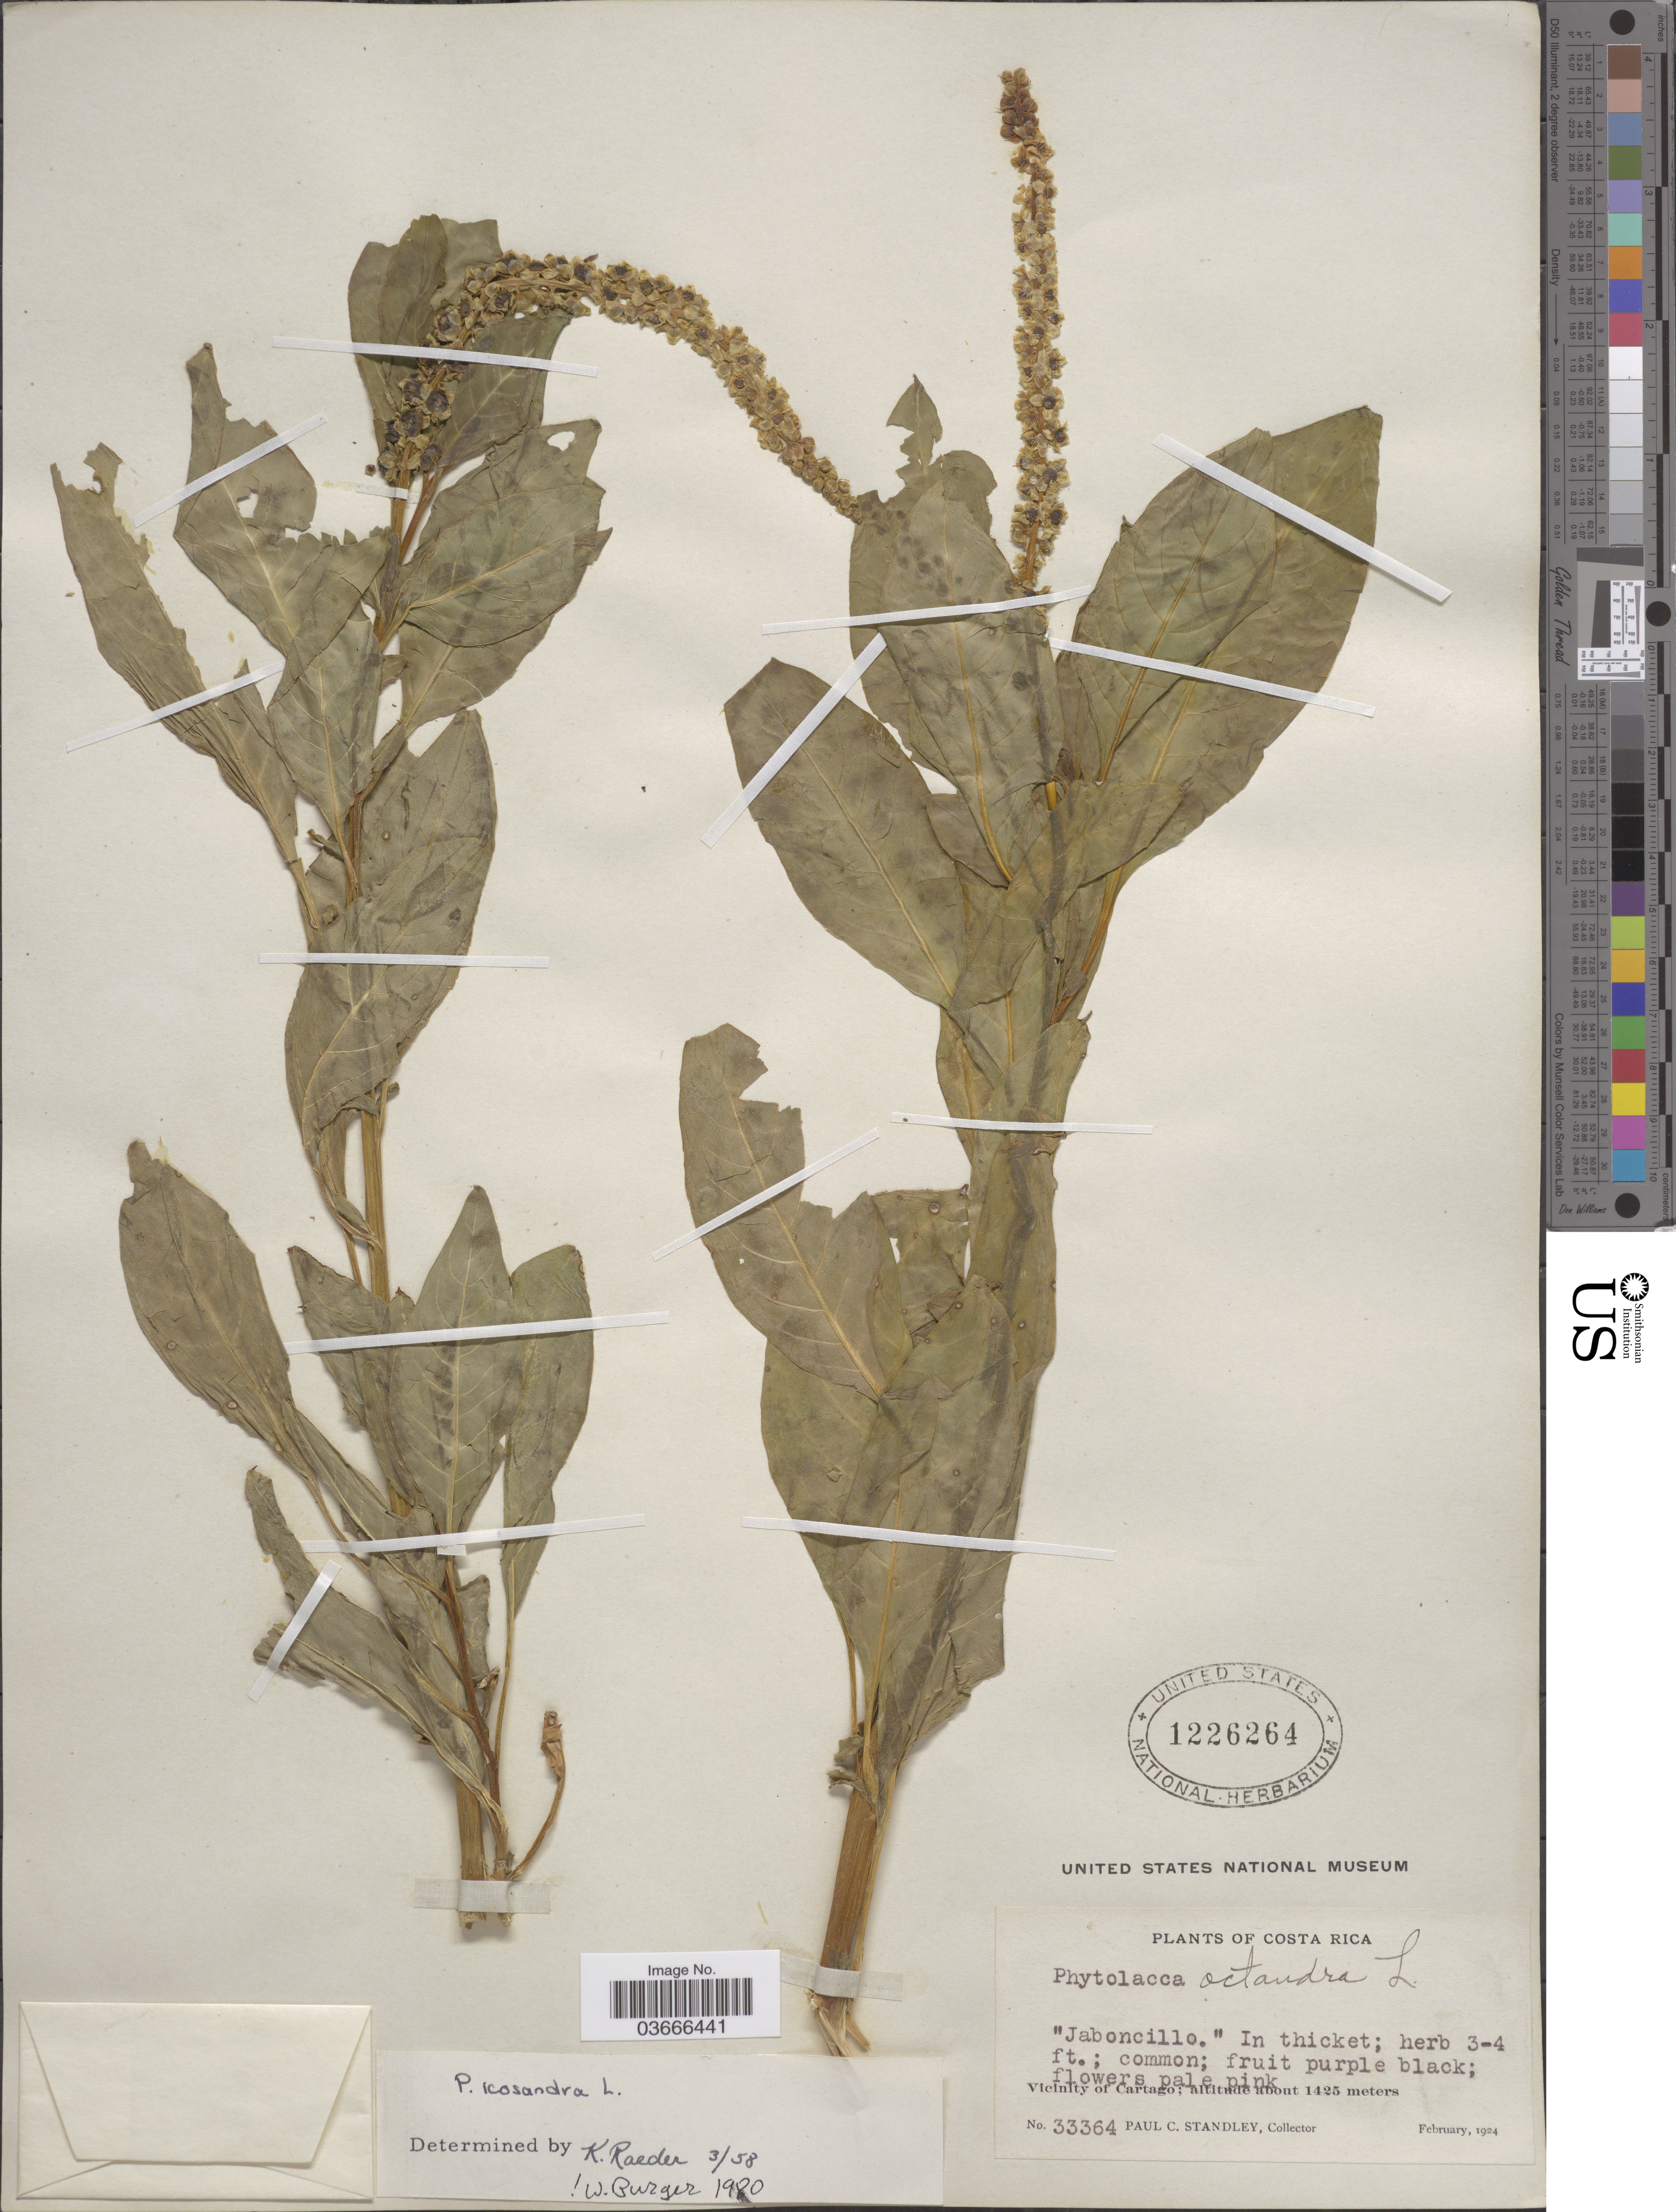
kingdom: Plantae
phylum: Tracheophyta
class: Magnoliopsida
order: Caryophyllales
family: Phytolaccaceae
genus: Phytolacca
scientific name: Phytolacca icosandra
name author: L.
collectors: P. C. Standley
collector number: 33364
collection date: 1924-02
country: Costa Rica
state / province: Cartago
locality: Vicinity of Cartago.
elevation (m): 1425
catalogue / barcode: US 1226264